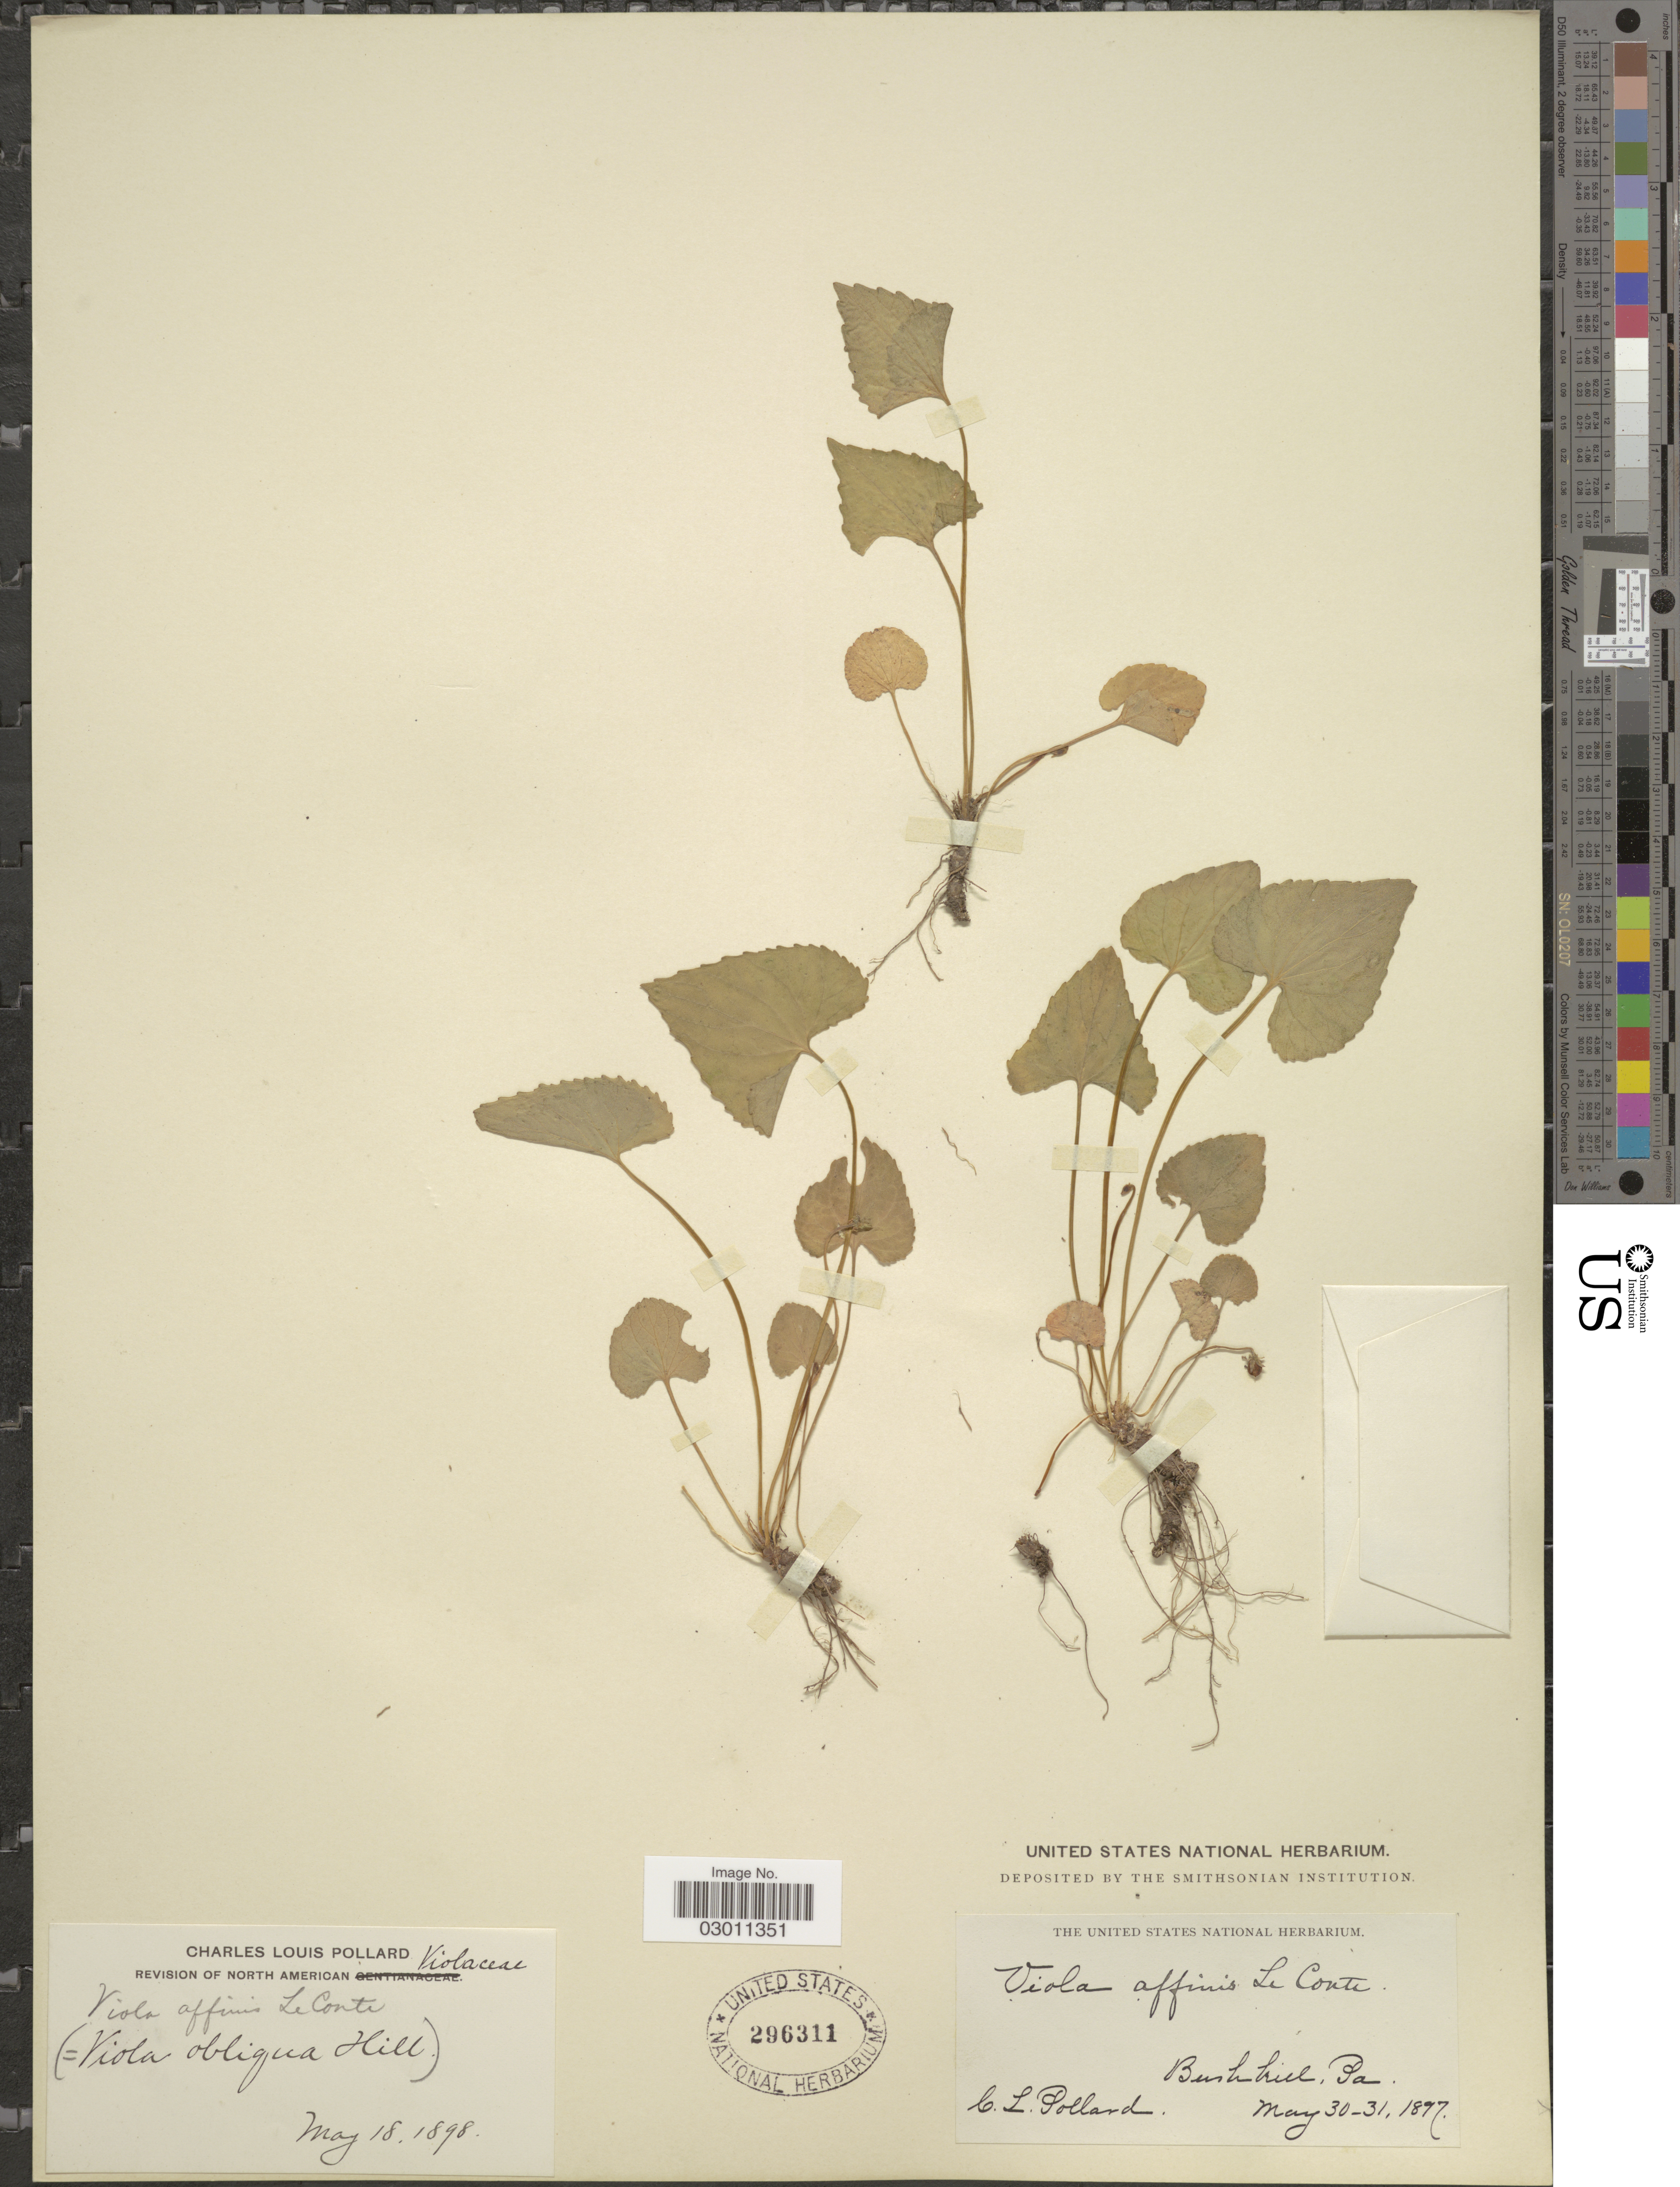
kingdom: Plantae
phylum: Tracheophyta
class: Magnoliopsida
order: Malpighiales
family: Violaceae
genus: Viola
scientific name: Viola affinis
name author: LeConte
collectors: C. L. Pollard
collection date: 1898-05-18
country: United States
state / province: Pennsylvania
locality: Bushhill, Pa.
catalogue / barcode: US 296311